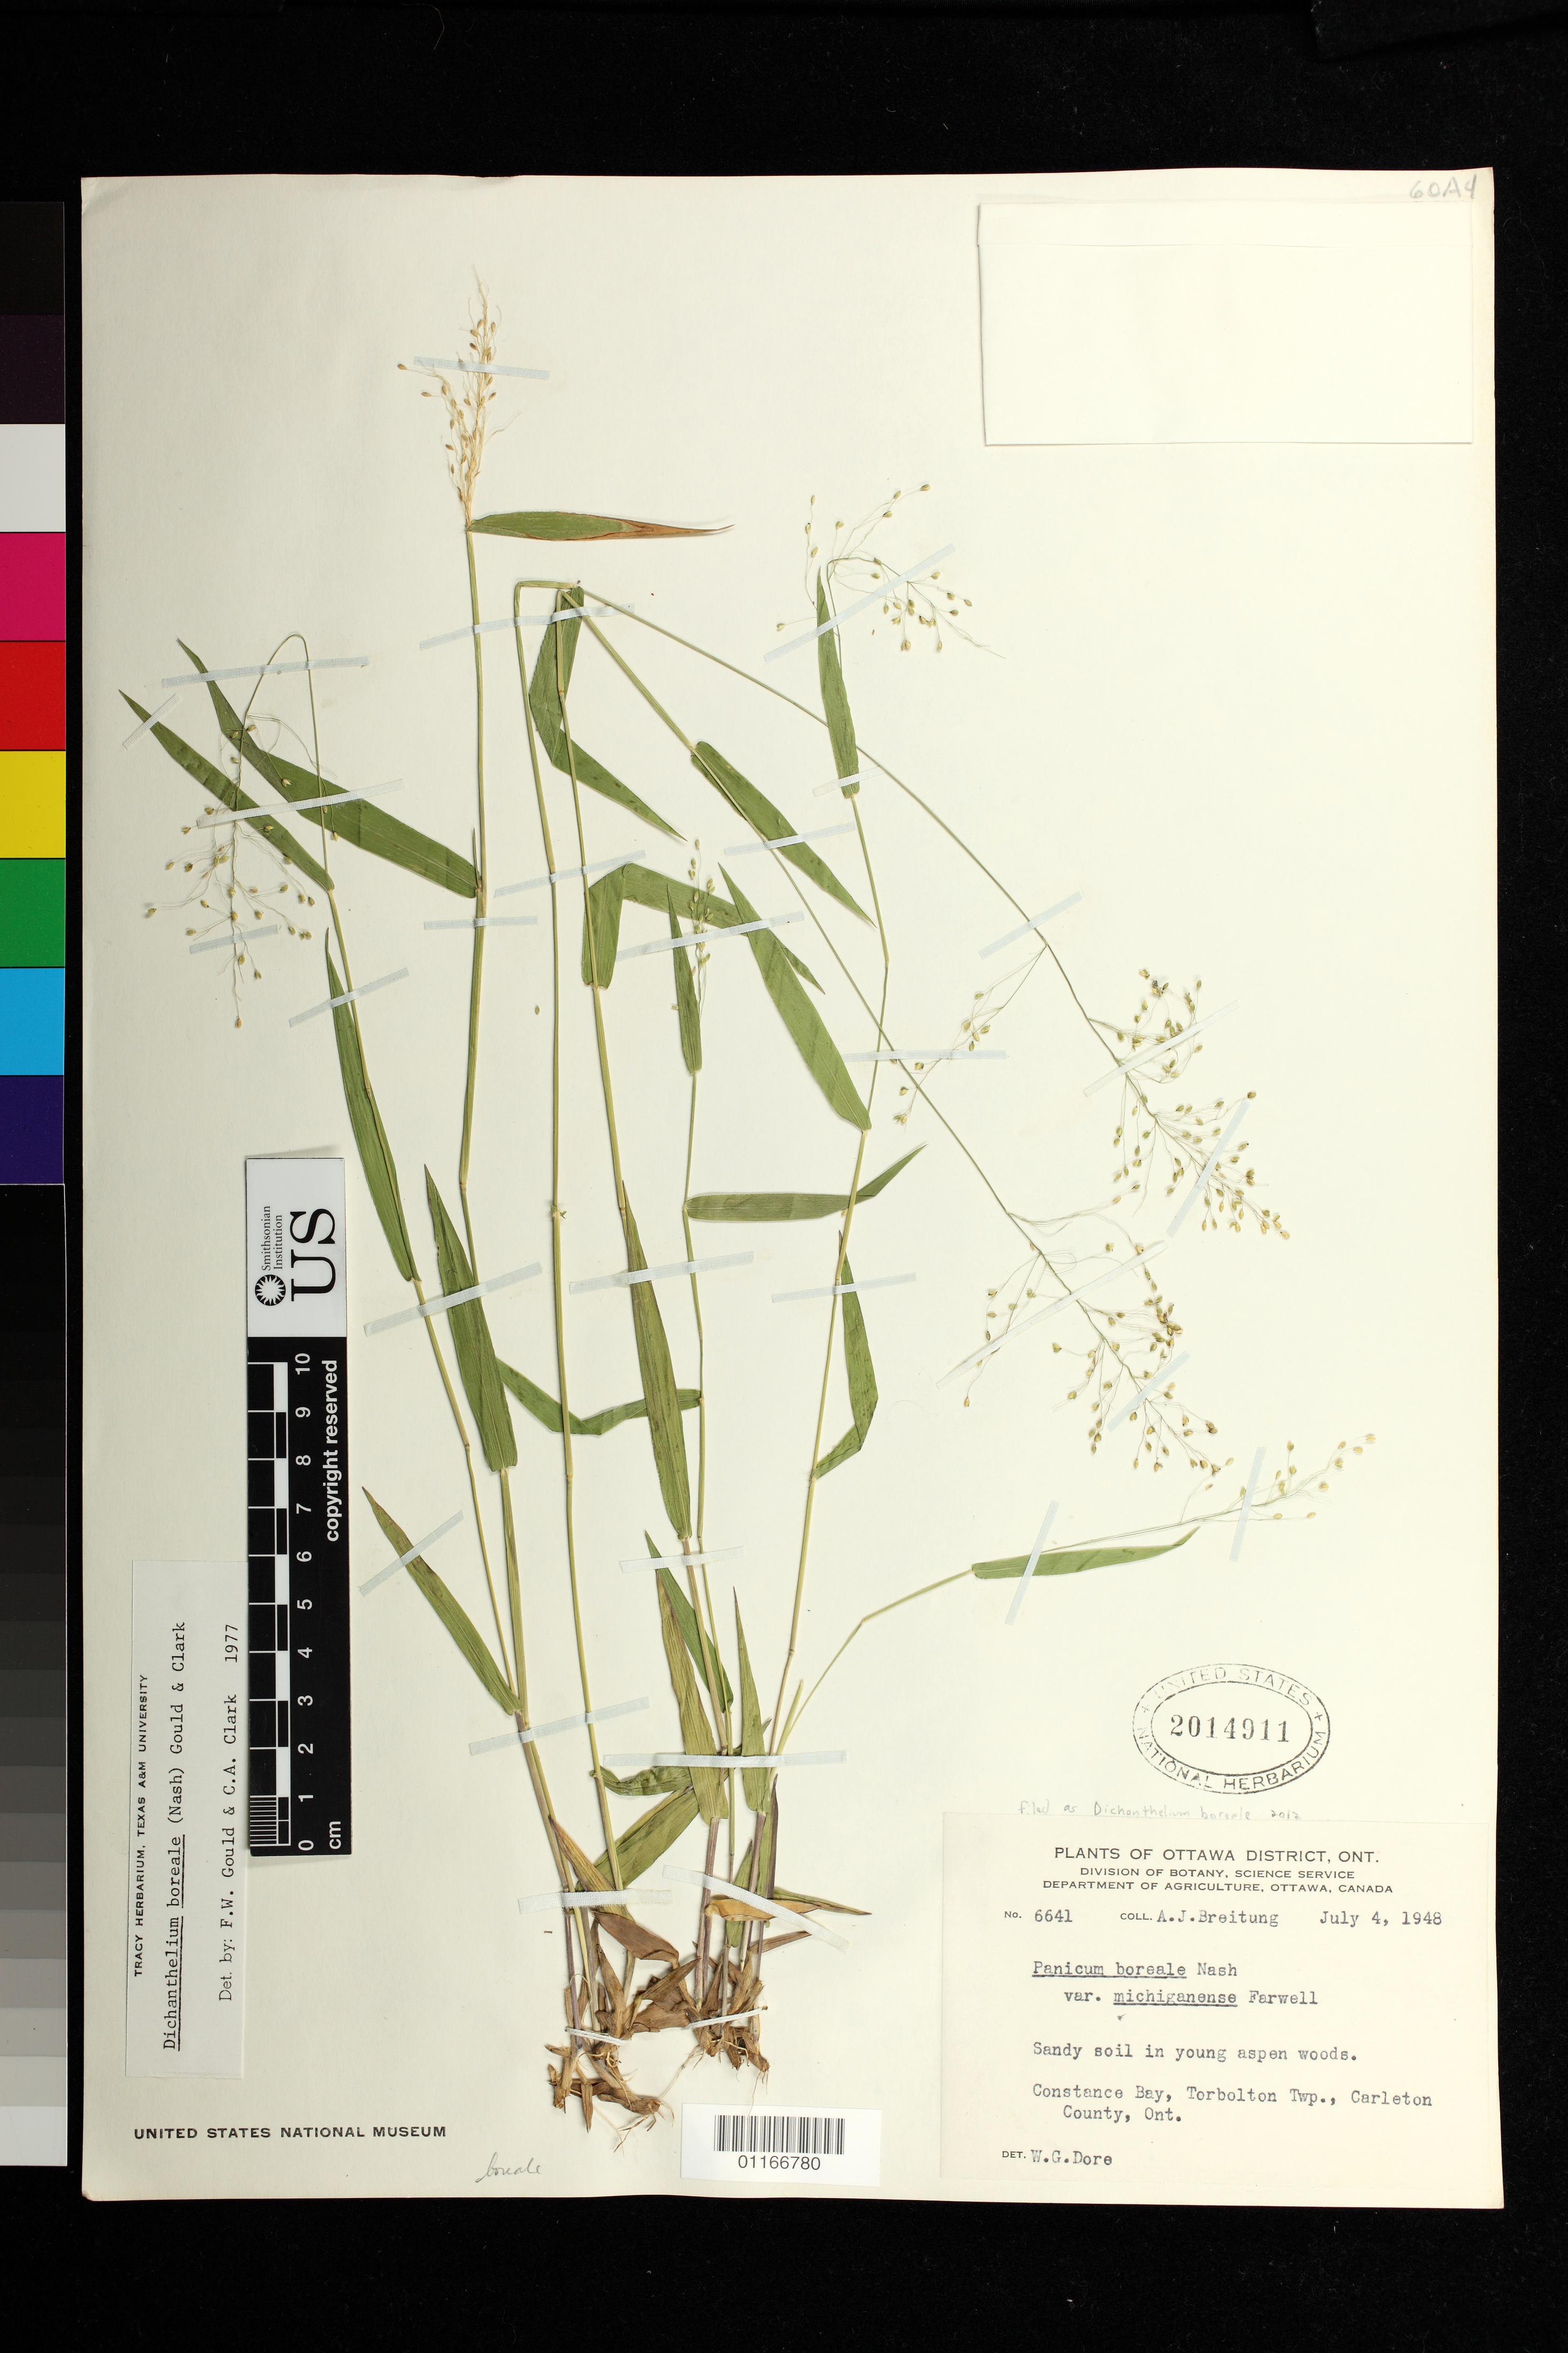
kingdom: Plantae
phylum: Tracheophyta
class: Liliopsida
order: Poales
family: Poaceae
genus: Dichanthelium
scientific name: Dichanthelium boreale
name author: (Nash) Freckmann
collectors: A. J. Breitung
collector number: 6641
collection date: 1948-07-04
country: Canada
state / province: Ontario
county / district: Carleton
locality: Constance Bay, Torbolton Twp.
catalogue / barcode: US 2014911